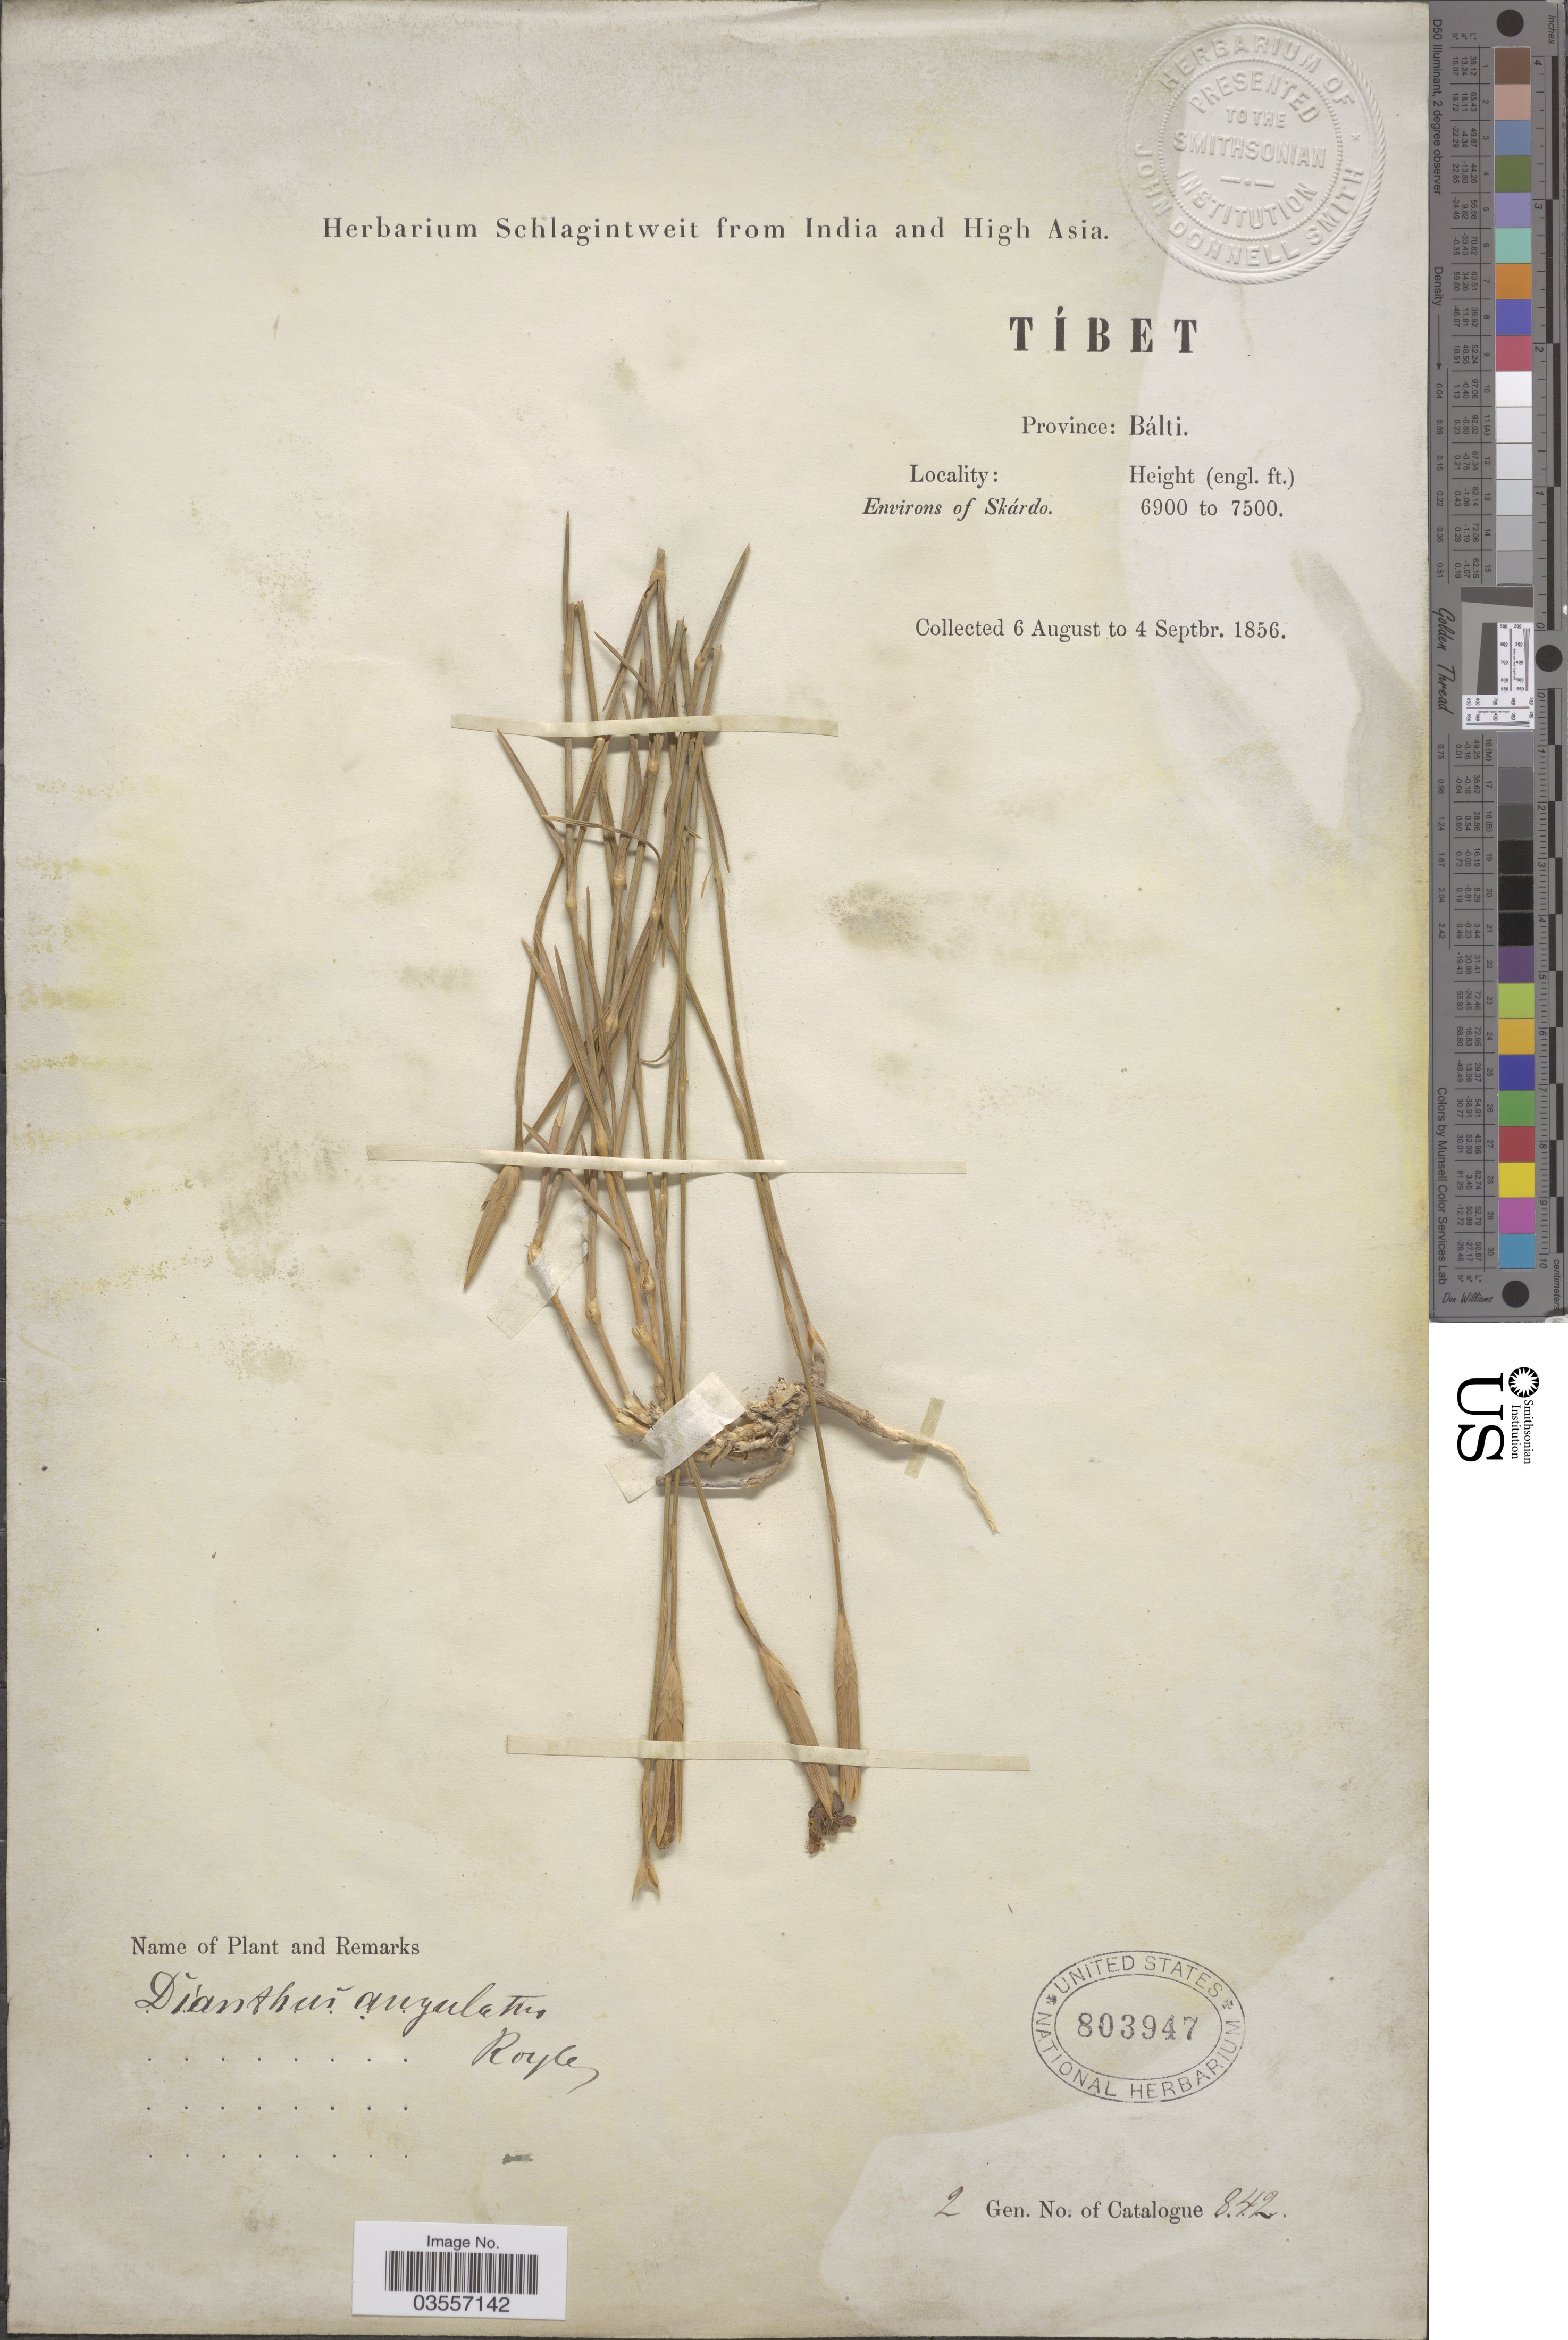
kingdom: Plantae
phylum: Tracheophyta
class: Magnoliopsida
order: Caryophyllales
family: Caryophyllaceae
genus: Dianthus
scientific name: Dianthus angulatus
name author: Royle ex Benth.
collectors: ex herb. Schlagintweit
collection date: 1856-08-06/1856-09-04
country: China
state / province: Xizang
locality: Tíbet. Province: Bálti. Environs of Skárdo.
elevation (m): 2103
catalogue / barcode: US 803947